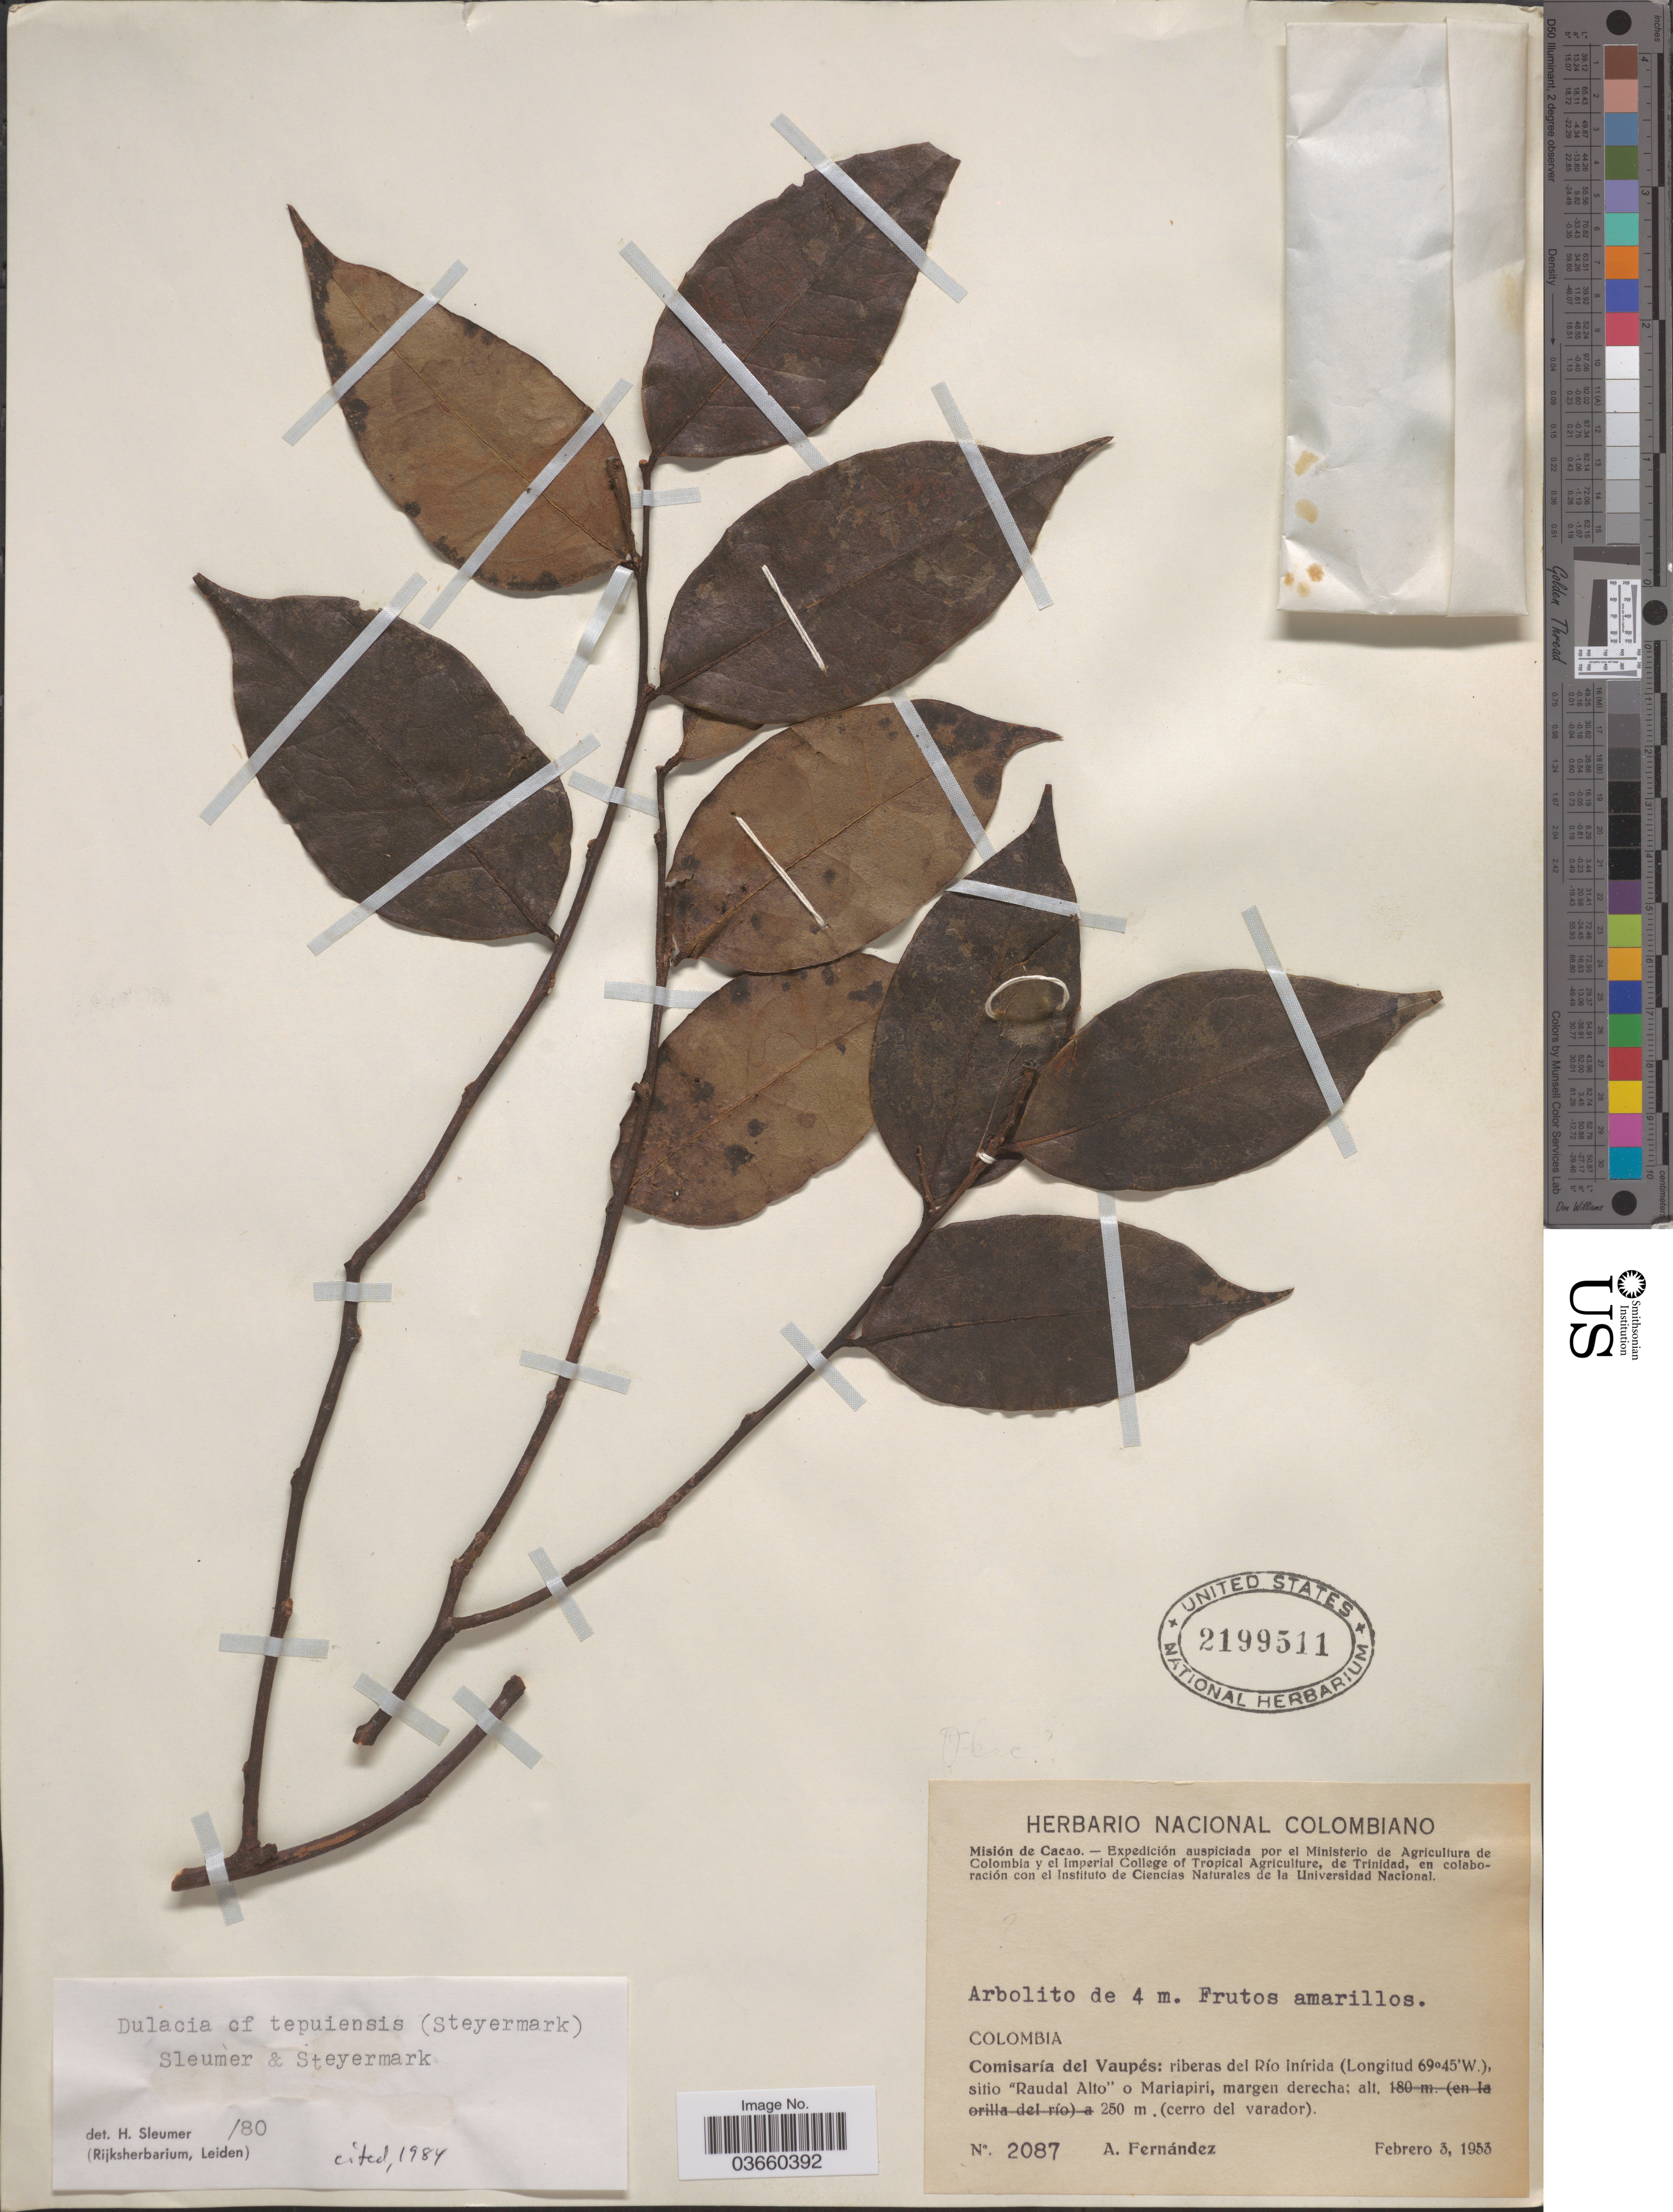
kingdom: Plantae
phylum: Tracheophyta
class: Magnoliopsida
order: Santalales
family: Olacaceae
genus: Dulacia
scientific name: Dulacia tepuiensis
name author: (Steyerm.) Sleumer & Steyerm.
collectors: A. Fernández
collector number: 2087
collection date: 1953-02-03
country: Colombia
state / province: Vaupés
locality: Comisaría del Vaupés: riberas del Río inírida, sitio "Raudal Alto" o Mariapiri, margen derecha.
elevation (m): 250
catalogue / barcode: US 2199511